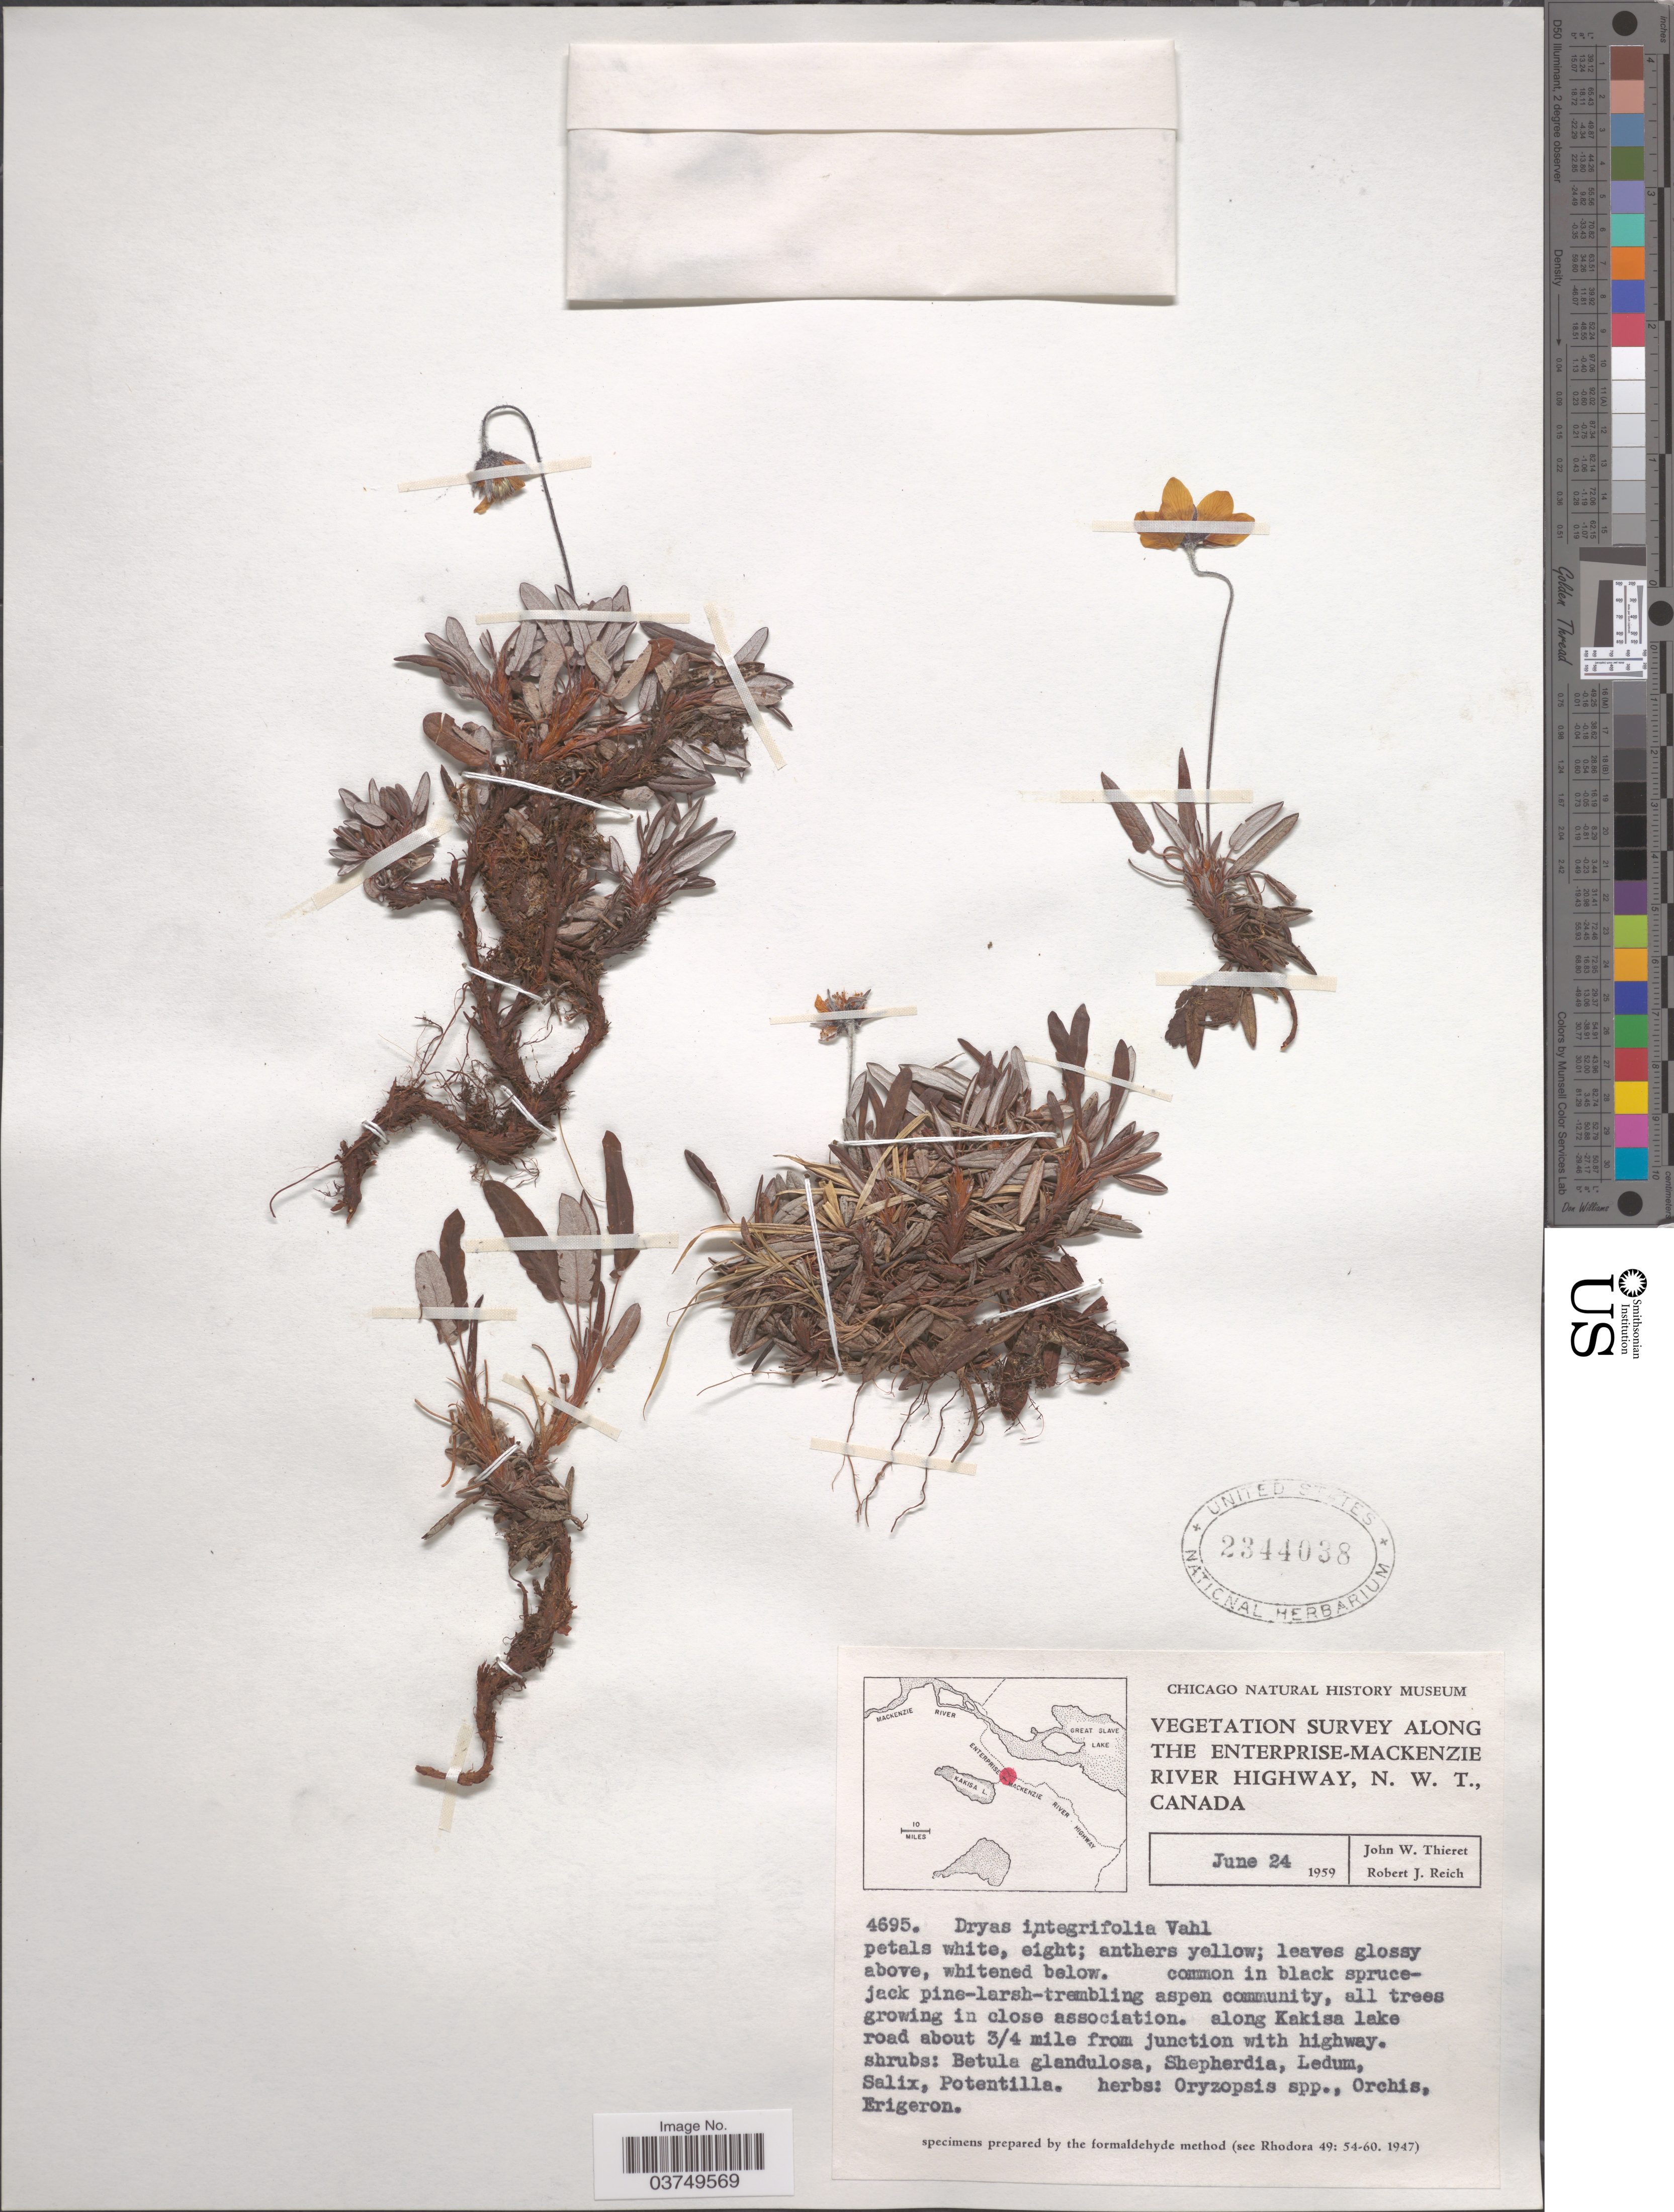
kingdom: Plantae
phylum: Tracheophyta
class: Magnoliopsida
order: Rosales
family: Rosaceae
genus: Dryas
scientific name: Dryas integrifolia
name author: Vahl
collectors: J. W. Thieret & R. Reich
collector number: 4695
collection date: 1959-06-24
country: Canada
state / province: Northwest Territories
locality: Along The Enterprise-Mackenzie River Highway. Along Kakisa lake road about ¾ mile from junction with highway.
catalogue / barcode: US 2344038